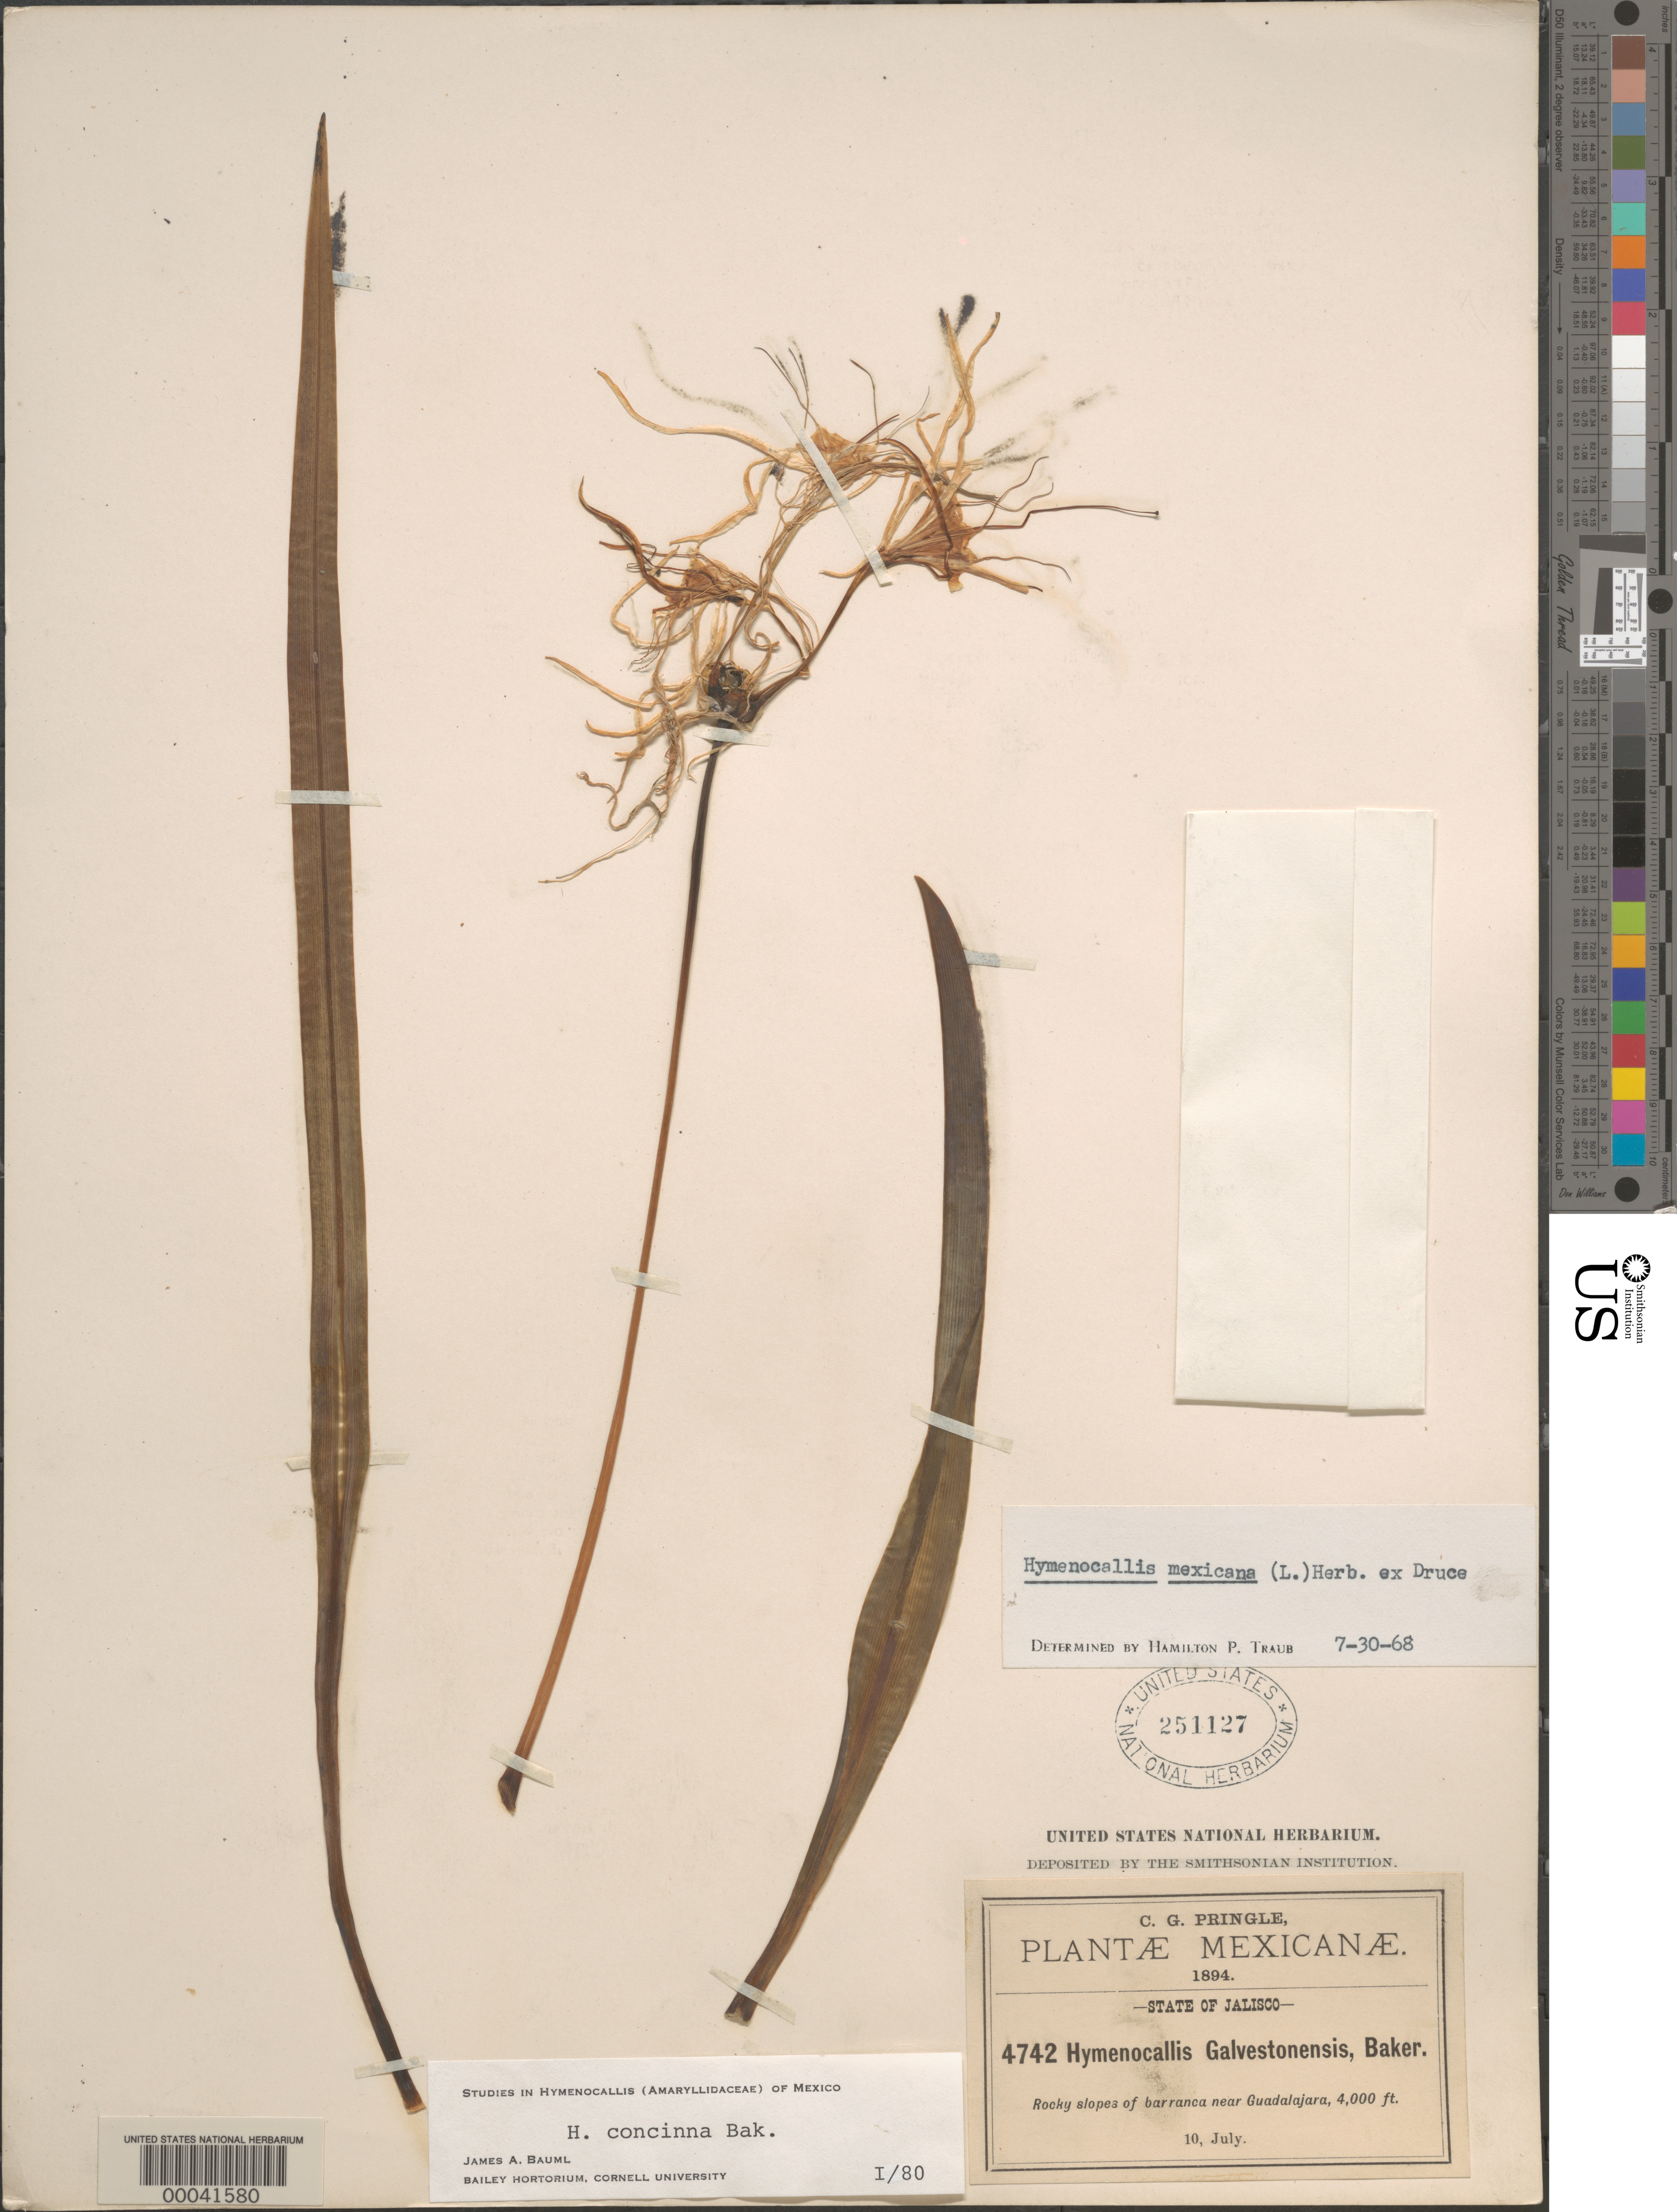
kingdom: Plantae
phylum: Tracheophyta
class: Liliopsida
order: Asparagales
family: Amaryllidaceae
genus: Hymenocallis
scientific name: Hymenocallis concinna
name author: Baker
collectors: C. G. Pringle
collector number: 4742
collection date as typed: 10 Jul 1894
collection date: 1894-07-10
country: Mexico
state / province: Jalisco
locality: Near Guadalajara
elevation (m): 1219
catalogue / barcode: US 251127